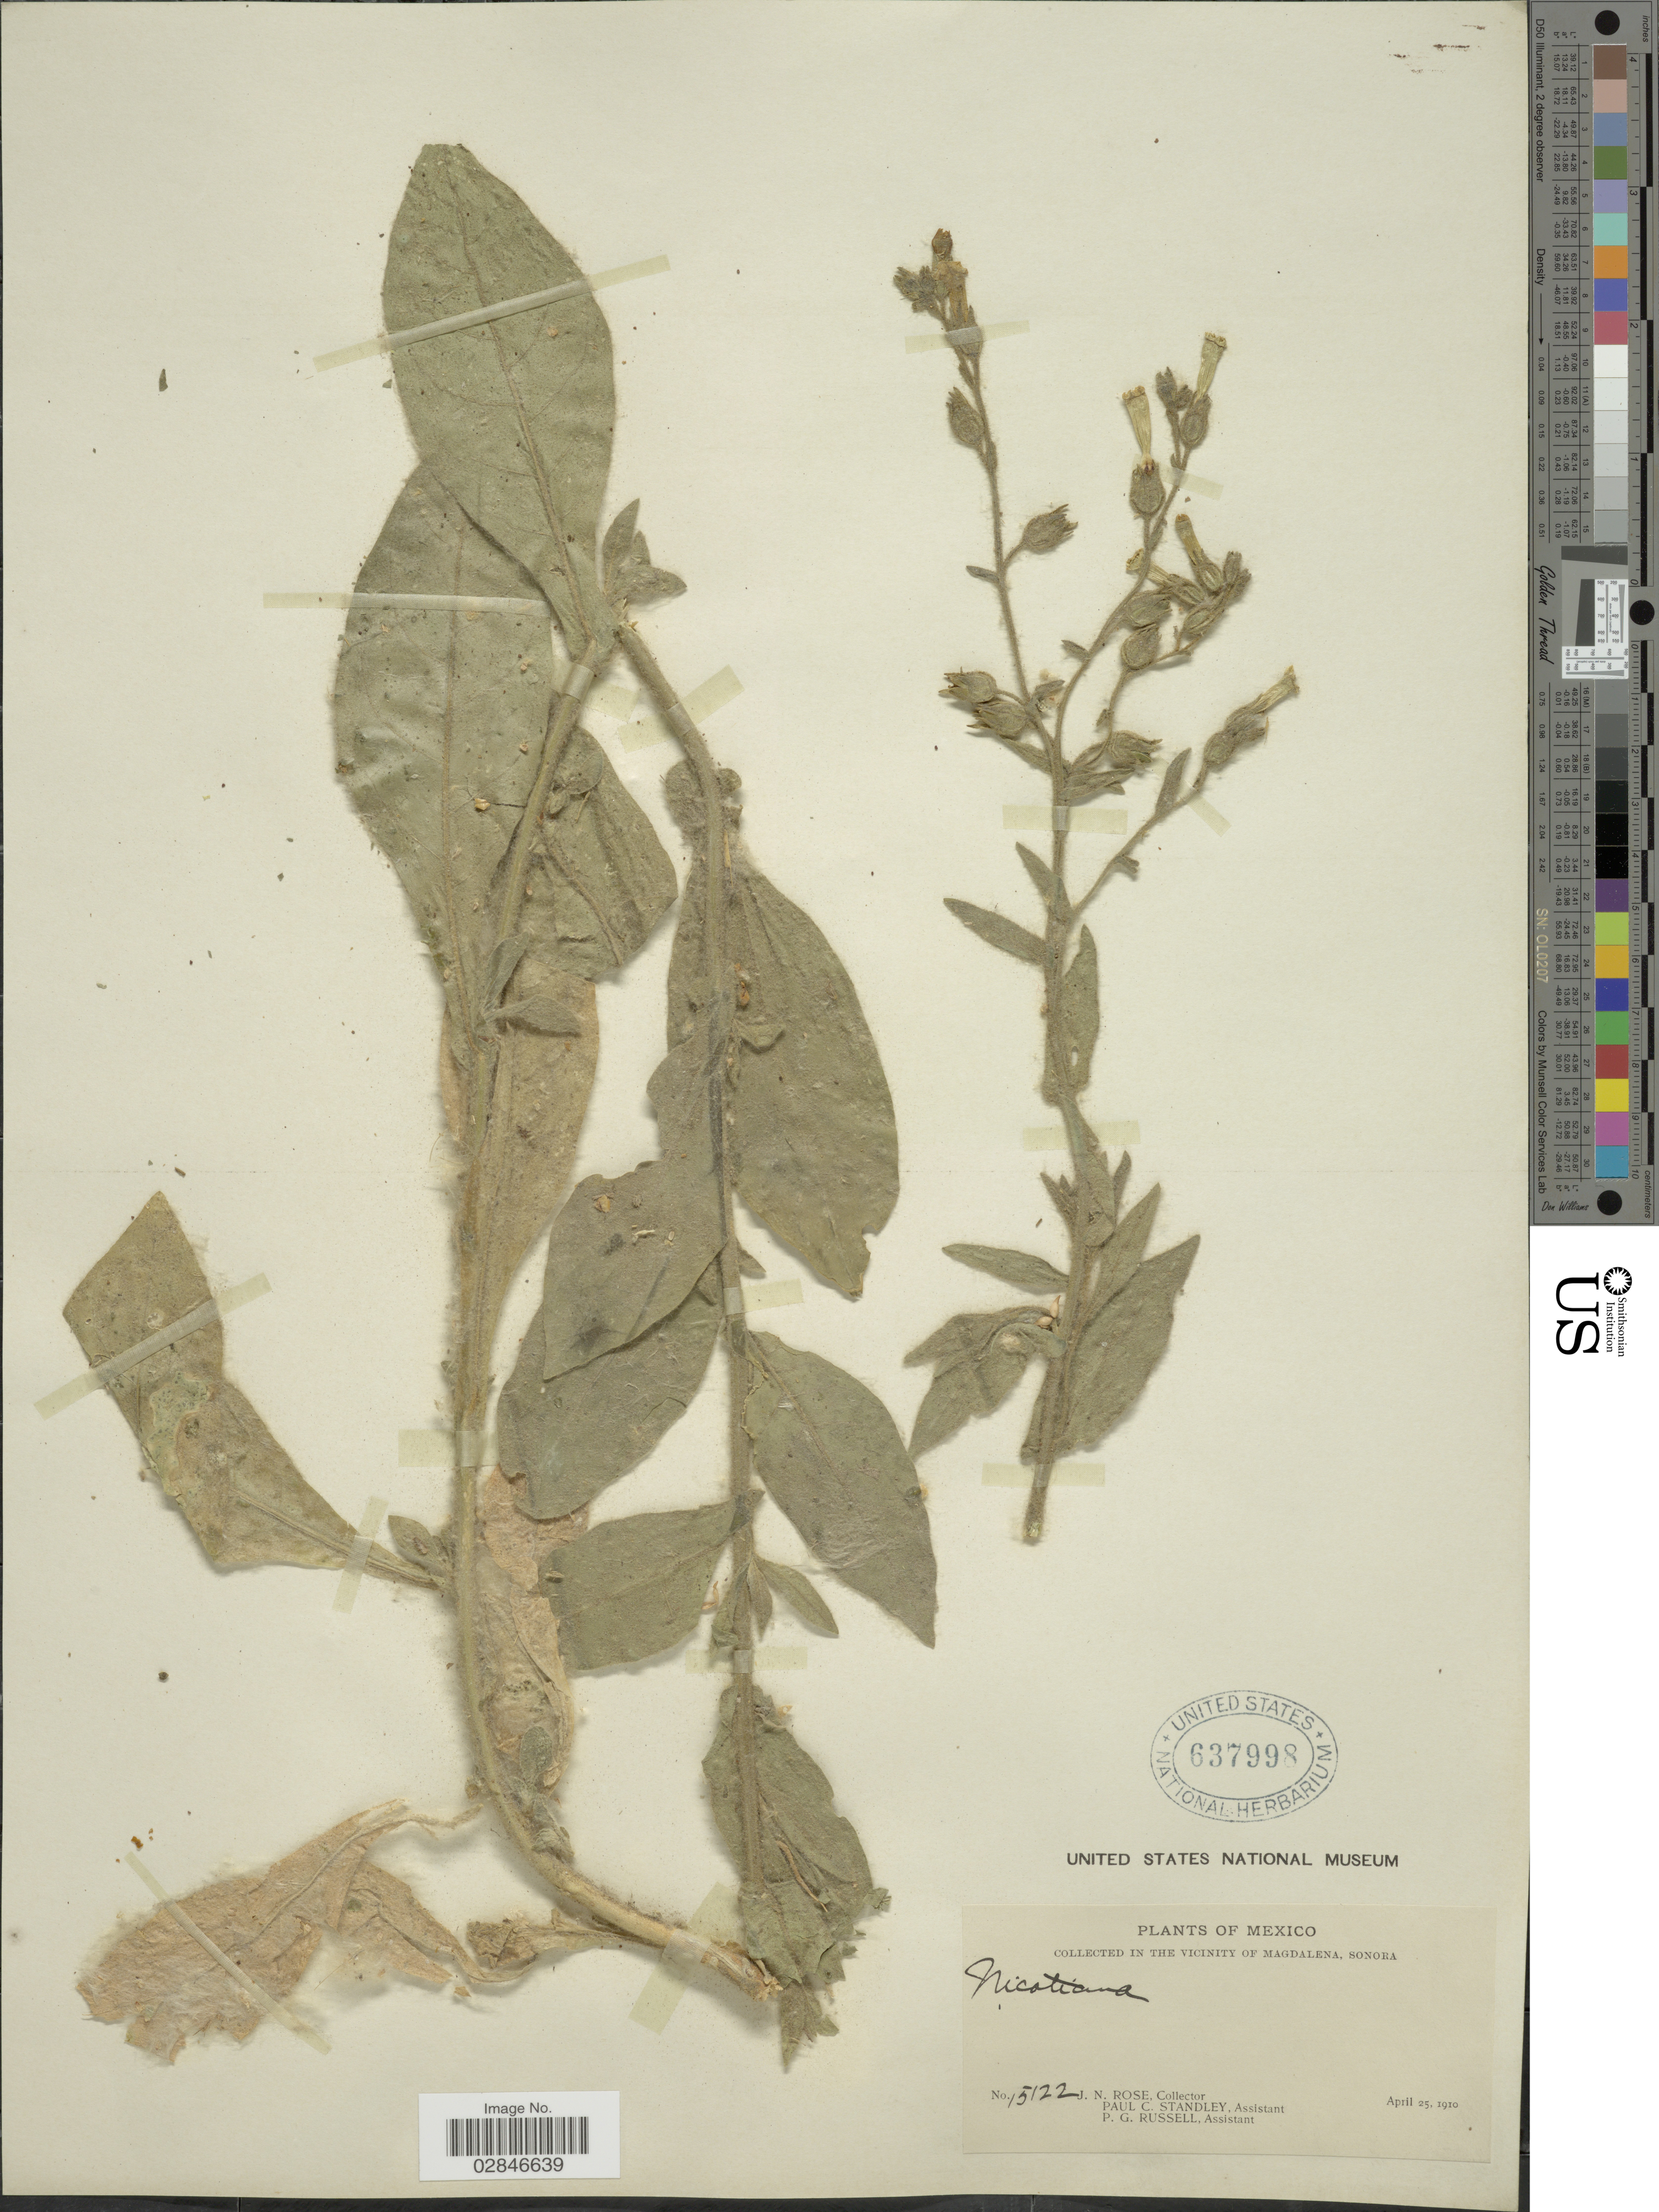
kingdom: Plantae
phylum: Tracheophyta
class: Magnoliopsida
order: Solanales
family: Solanaceae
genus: Nicotiana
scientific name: Nicotiana trigonophylla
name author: Dunal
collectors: J. N. Rose, P. C. Standley & P. G. Russell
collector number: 15122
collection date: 1910-04-25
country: Mexico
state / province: Sonora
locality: In the vicinity of Magdalena.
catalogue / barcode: US 637998